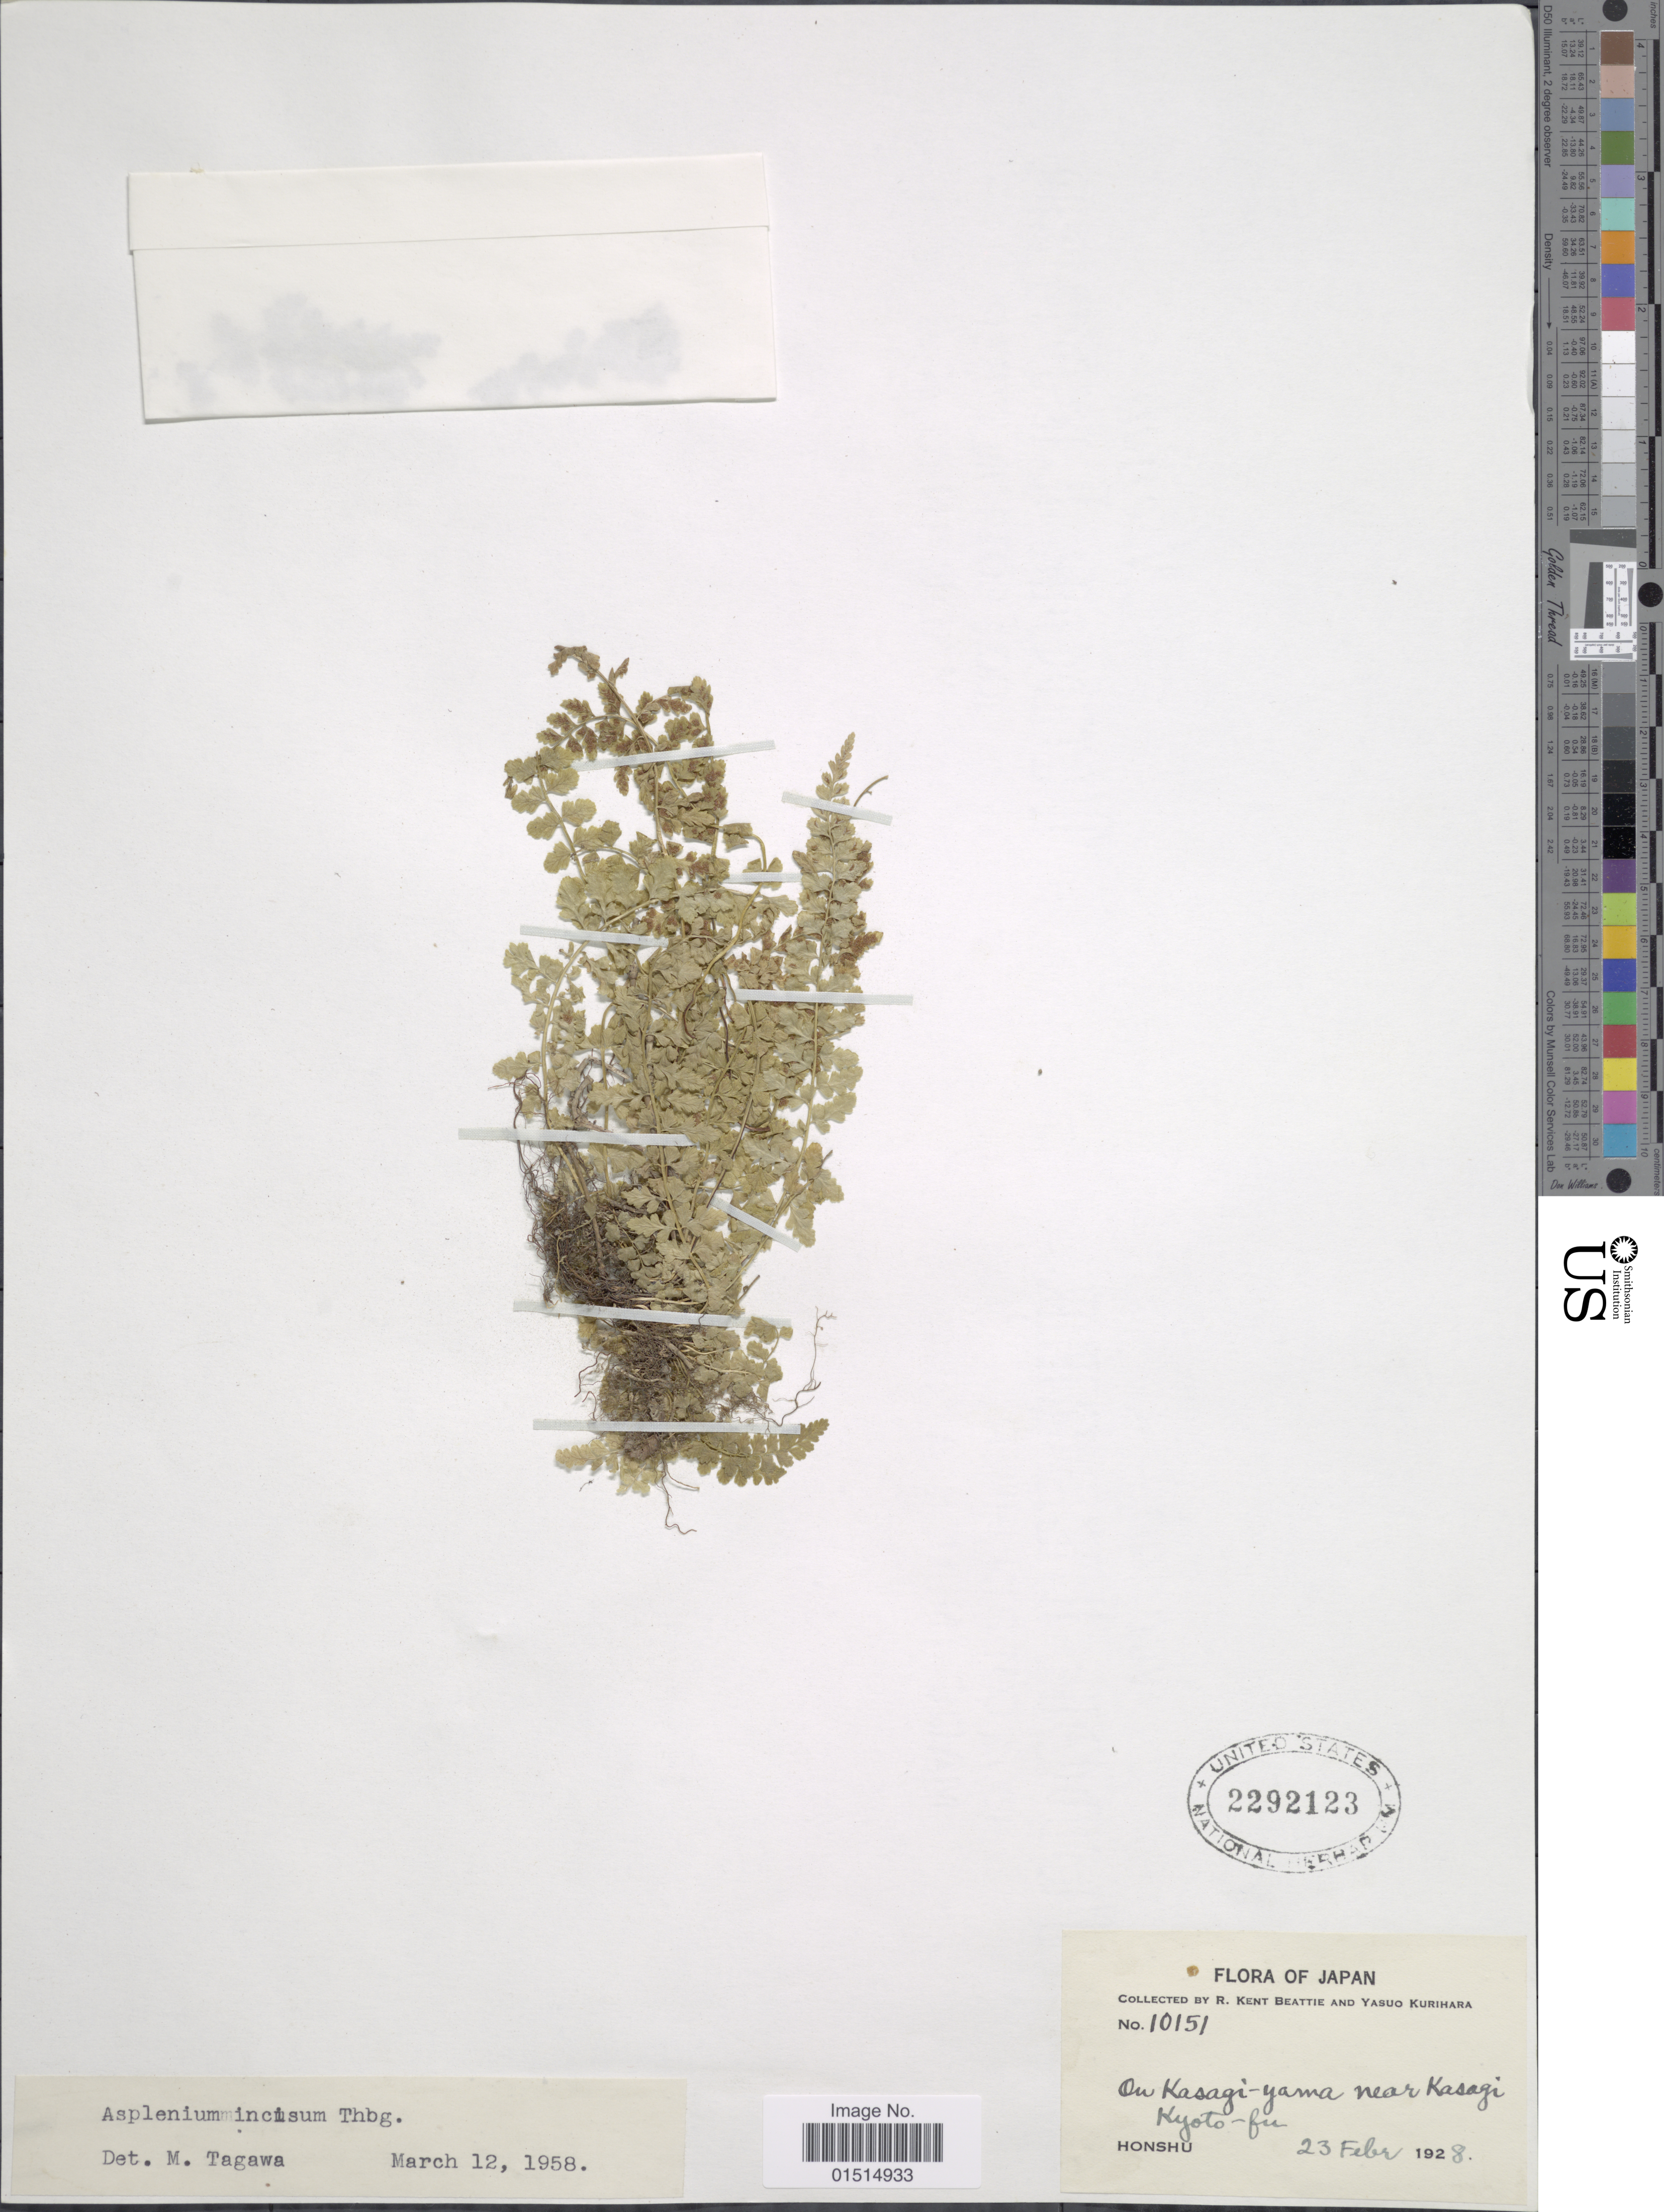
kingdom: Plantae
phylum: Tracheophyta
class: Polypodiopsida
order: Polypodiales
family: Aspleniaceae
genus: Asplenium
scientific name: Asplenium incisum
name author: Thunb.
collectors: R. K. Beattie & Y. Kurihara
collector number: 10151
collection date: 1928-02-23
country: Japan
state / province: Kyoto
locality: Honshu, On Kasagi-yama near Kasagi, Kyoto-fu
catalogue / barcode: US 2292123